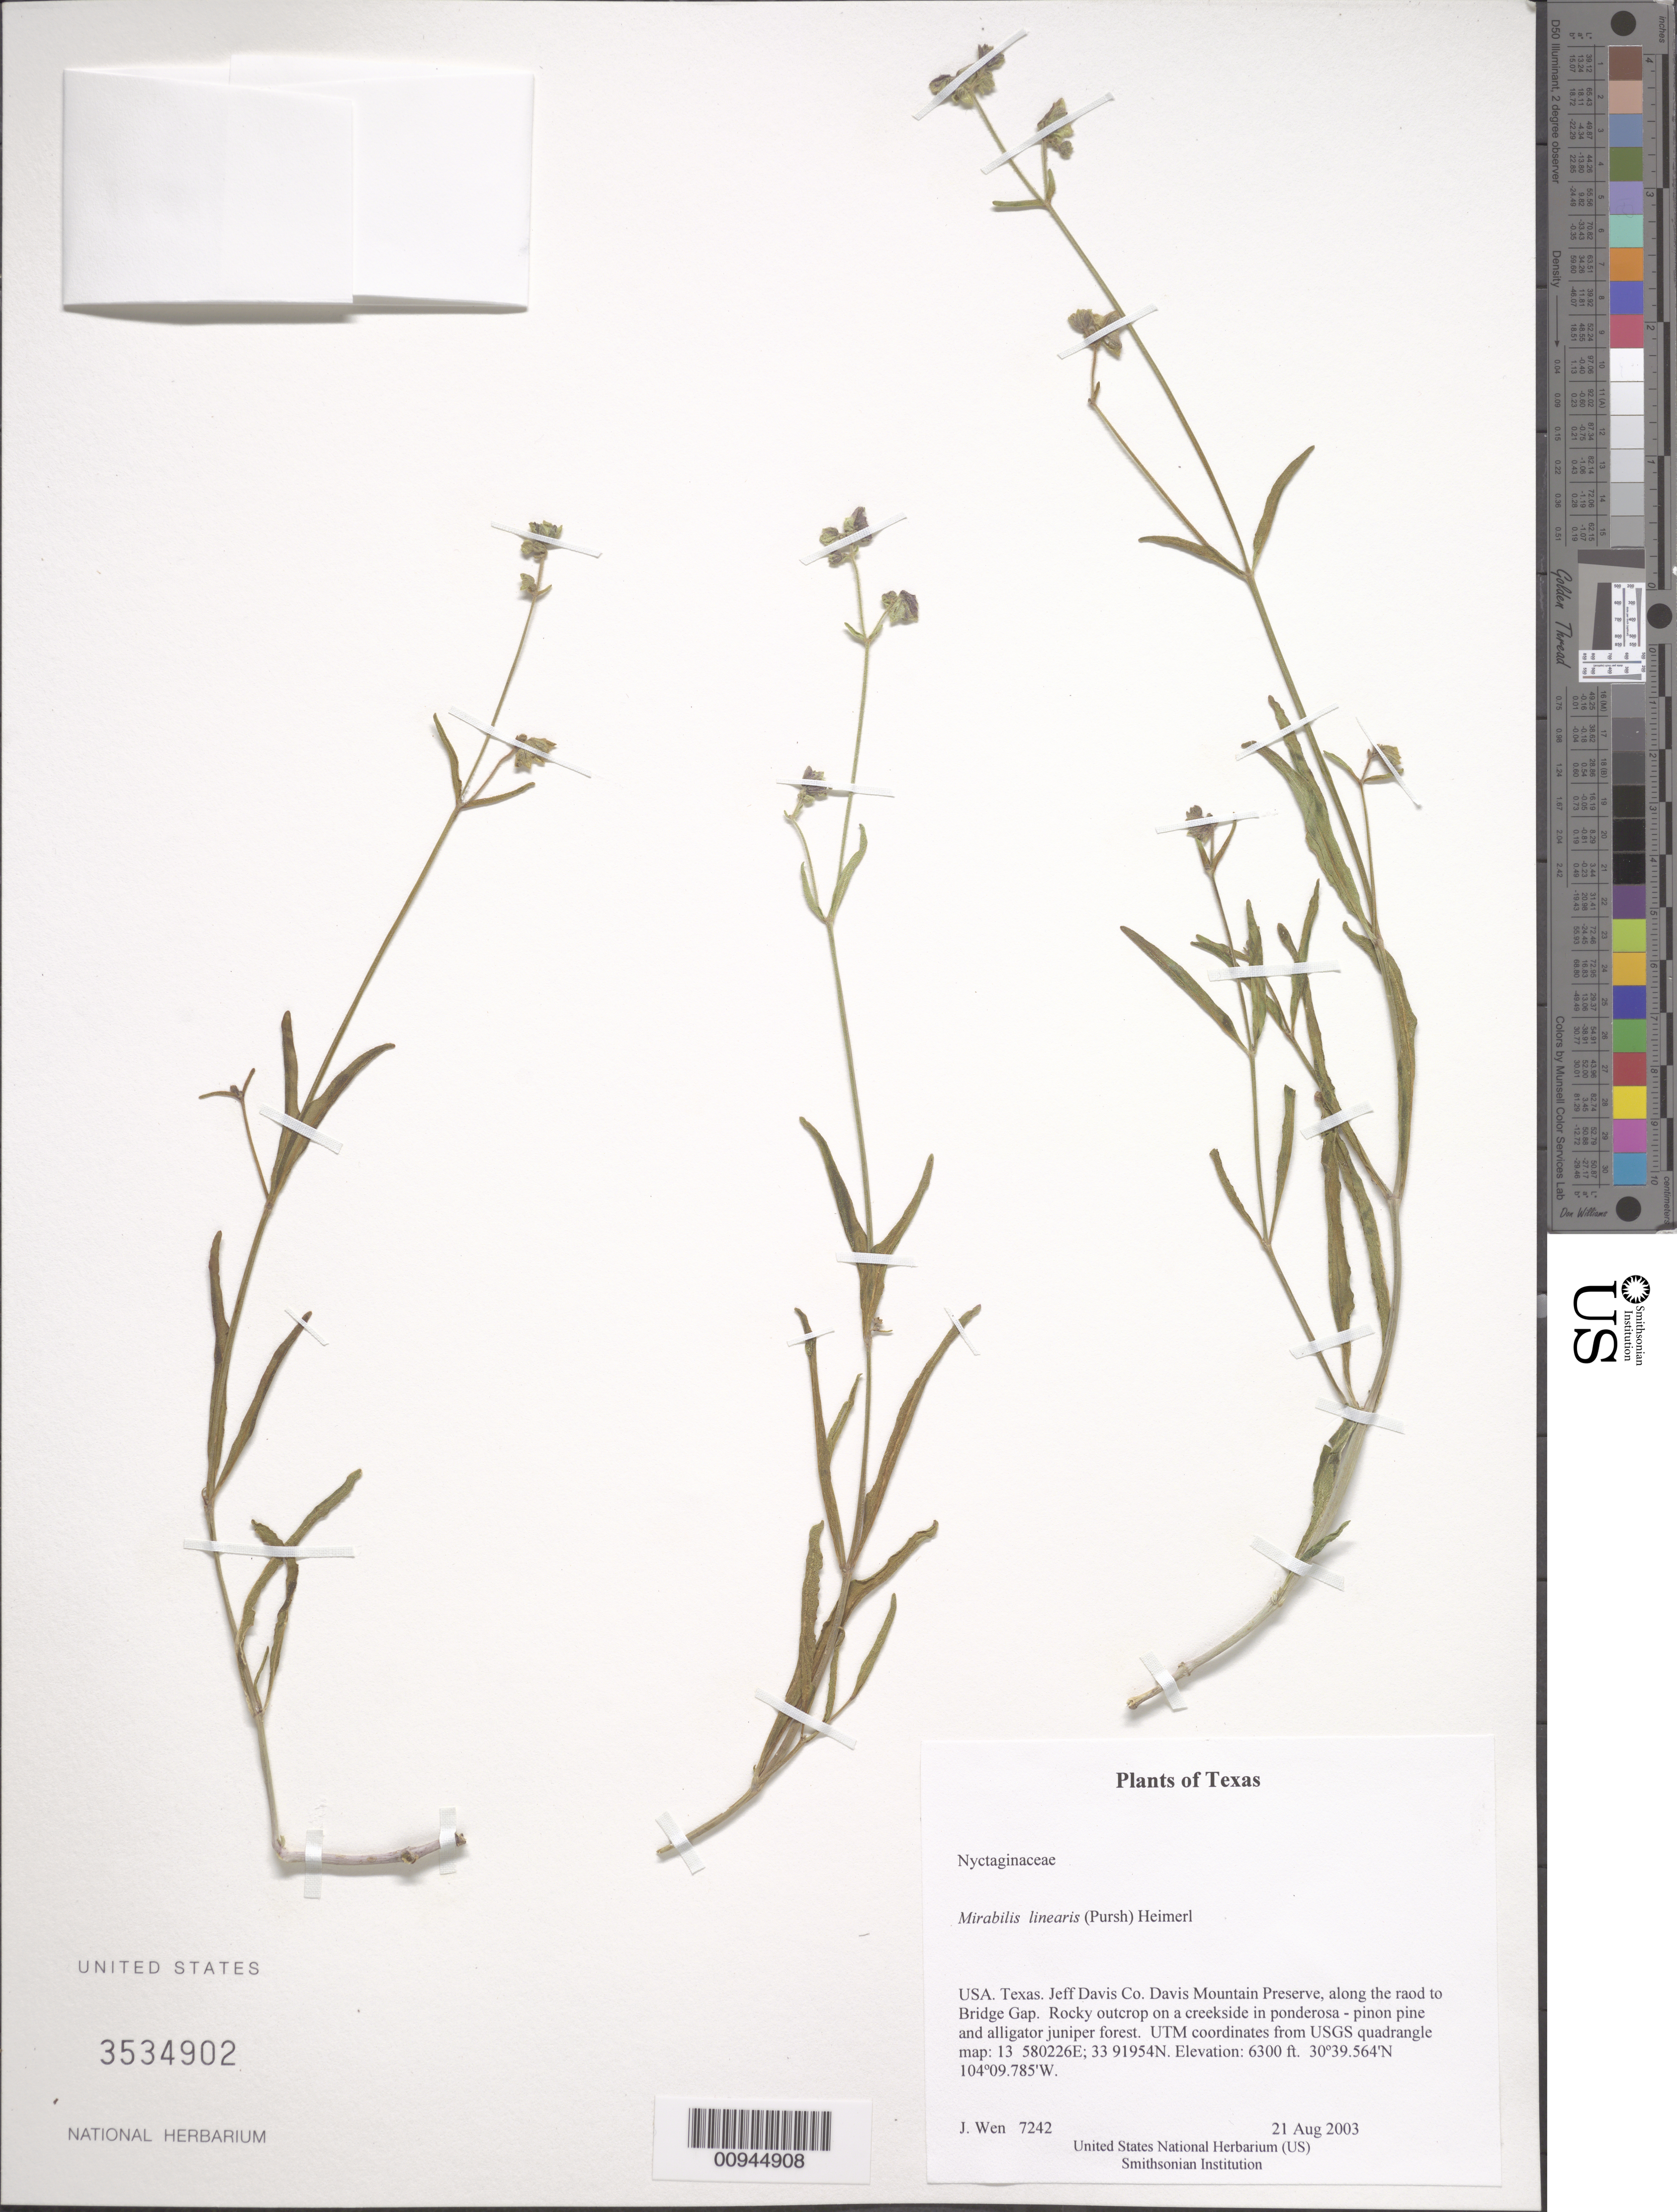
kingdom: Plantae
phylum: Tracheophyta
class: Magnoliopsida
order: Caryophyllales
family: Nyctaginaceae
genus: Mirabilis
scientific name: Mirabilis linearis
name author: (Pursh) Heimerl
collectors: J. Wen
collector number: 7242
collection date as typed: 21 Aug 2003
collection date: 2003-08-21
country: United States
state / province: Texas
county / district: Jeff Davis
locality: Davis Mountain Preserve, along the road to Bridge Gap. Rocky outcrop on a creekside in ponderosa - pinon pine and alligator juniper forest. UTM coordinates from USGS quadrangle map: 13 580226E; 33 91954N.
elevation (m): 1920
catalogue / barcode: US 3535902